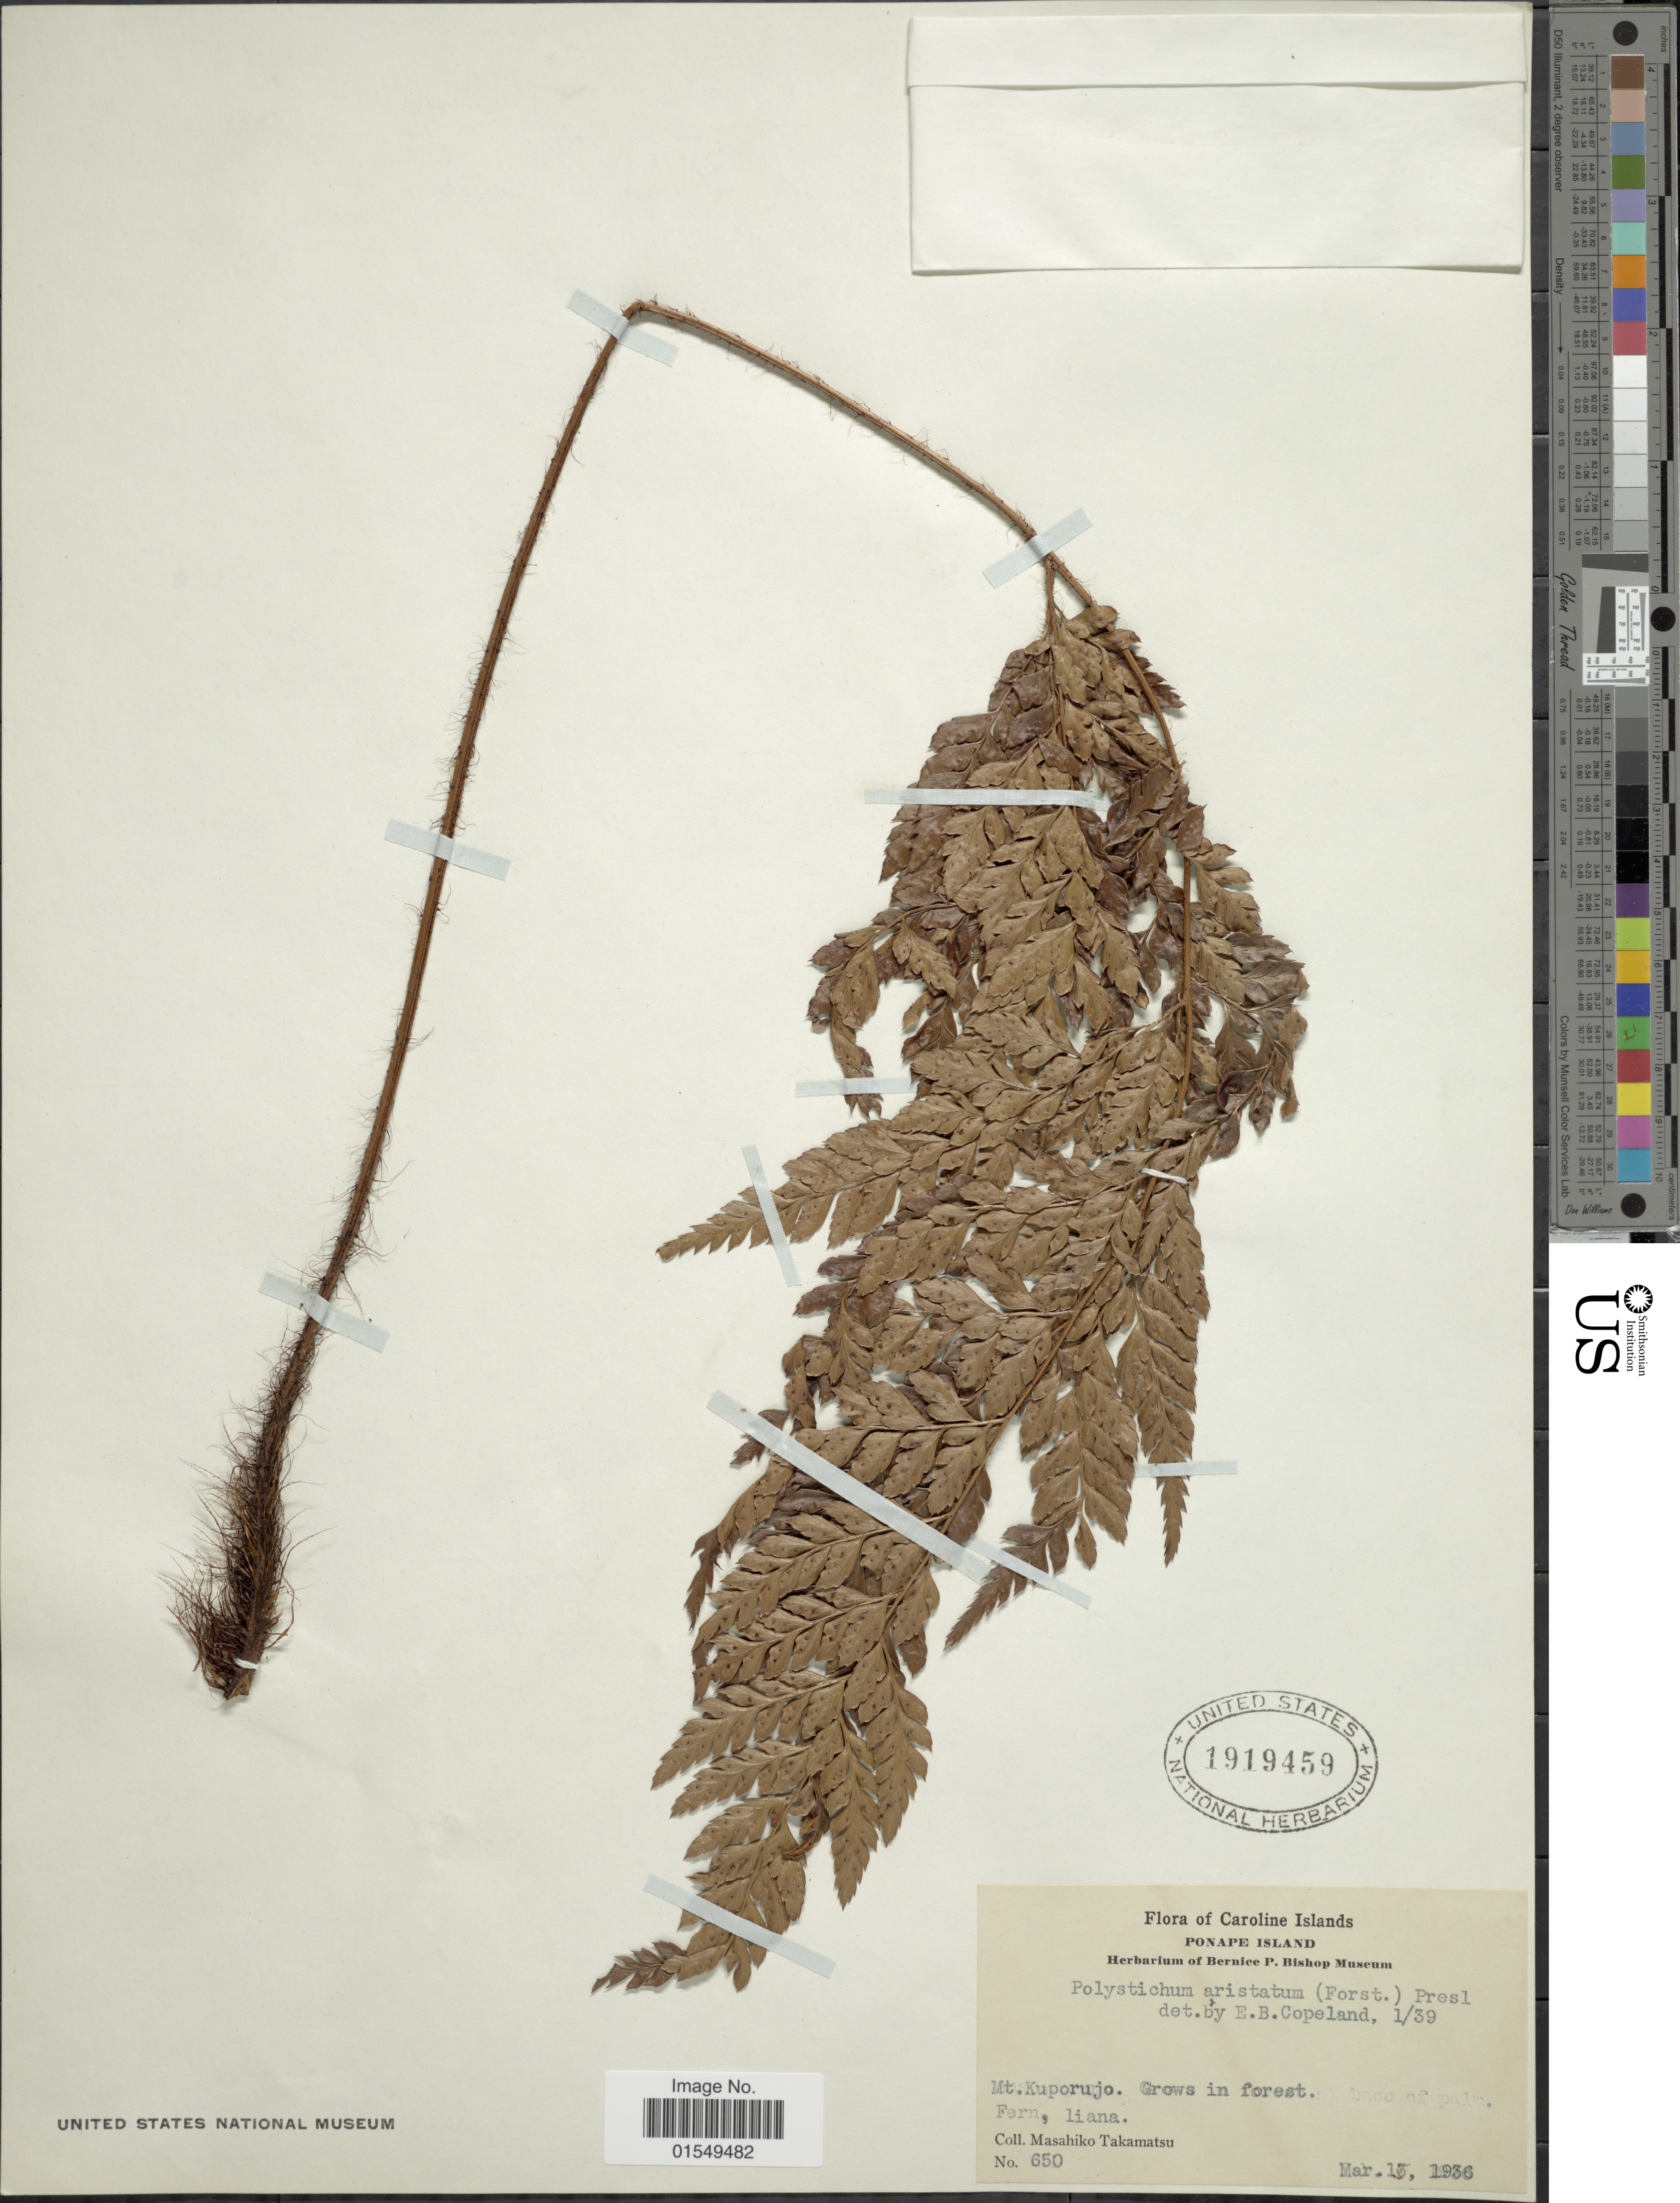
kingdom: Plantae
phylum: Tracheophyta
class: Polypodiopsida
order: Polypodiales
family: Dryopteridaceae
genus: Arachniodes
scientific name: Arachniodes aristata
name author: (G. Forst.) Tindale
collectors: M. Takamatsu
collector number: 650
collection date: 1936-03-13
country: Micronesia, Federated States of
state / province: Pohnpei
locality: Caroline Islands, Ponape Island, Mt. Kuporujo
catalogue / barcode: US 1919459